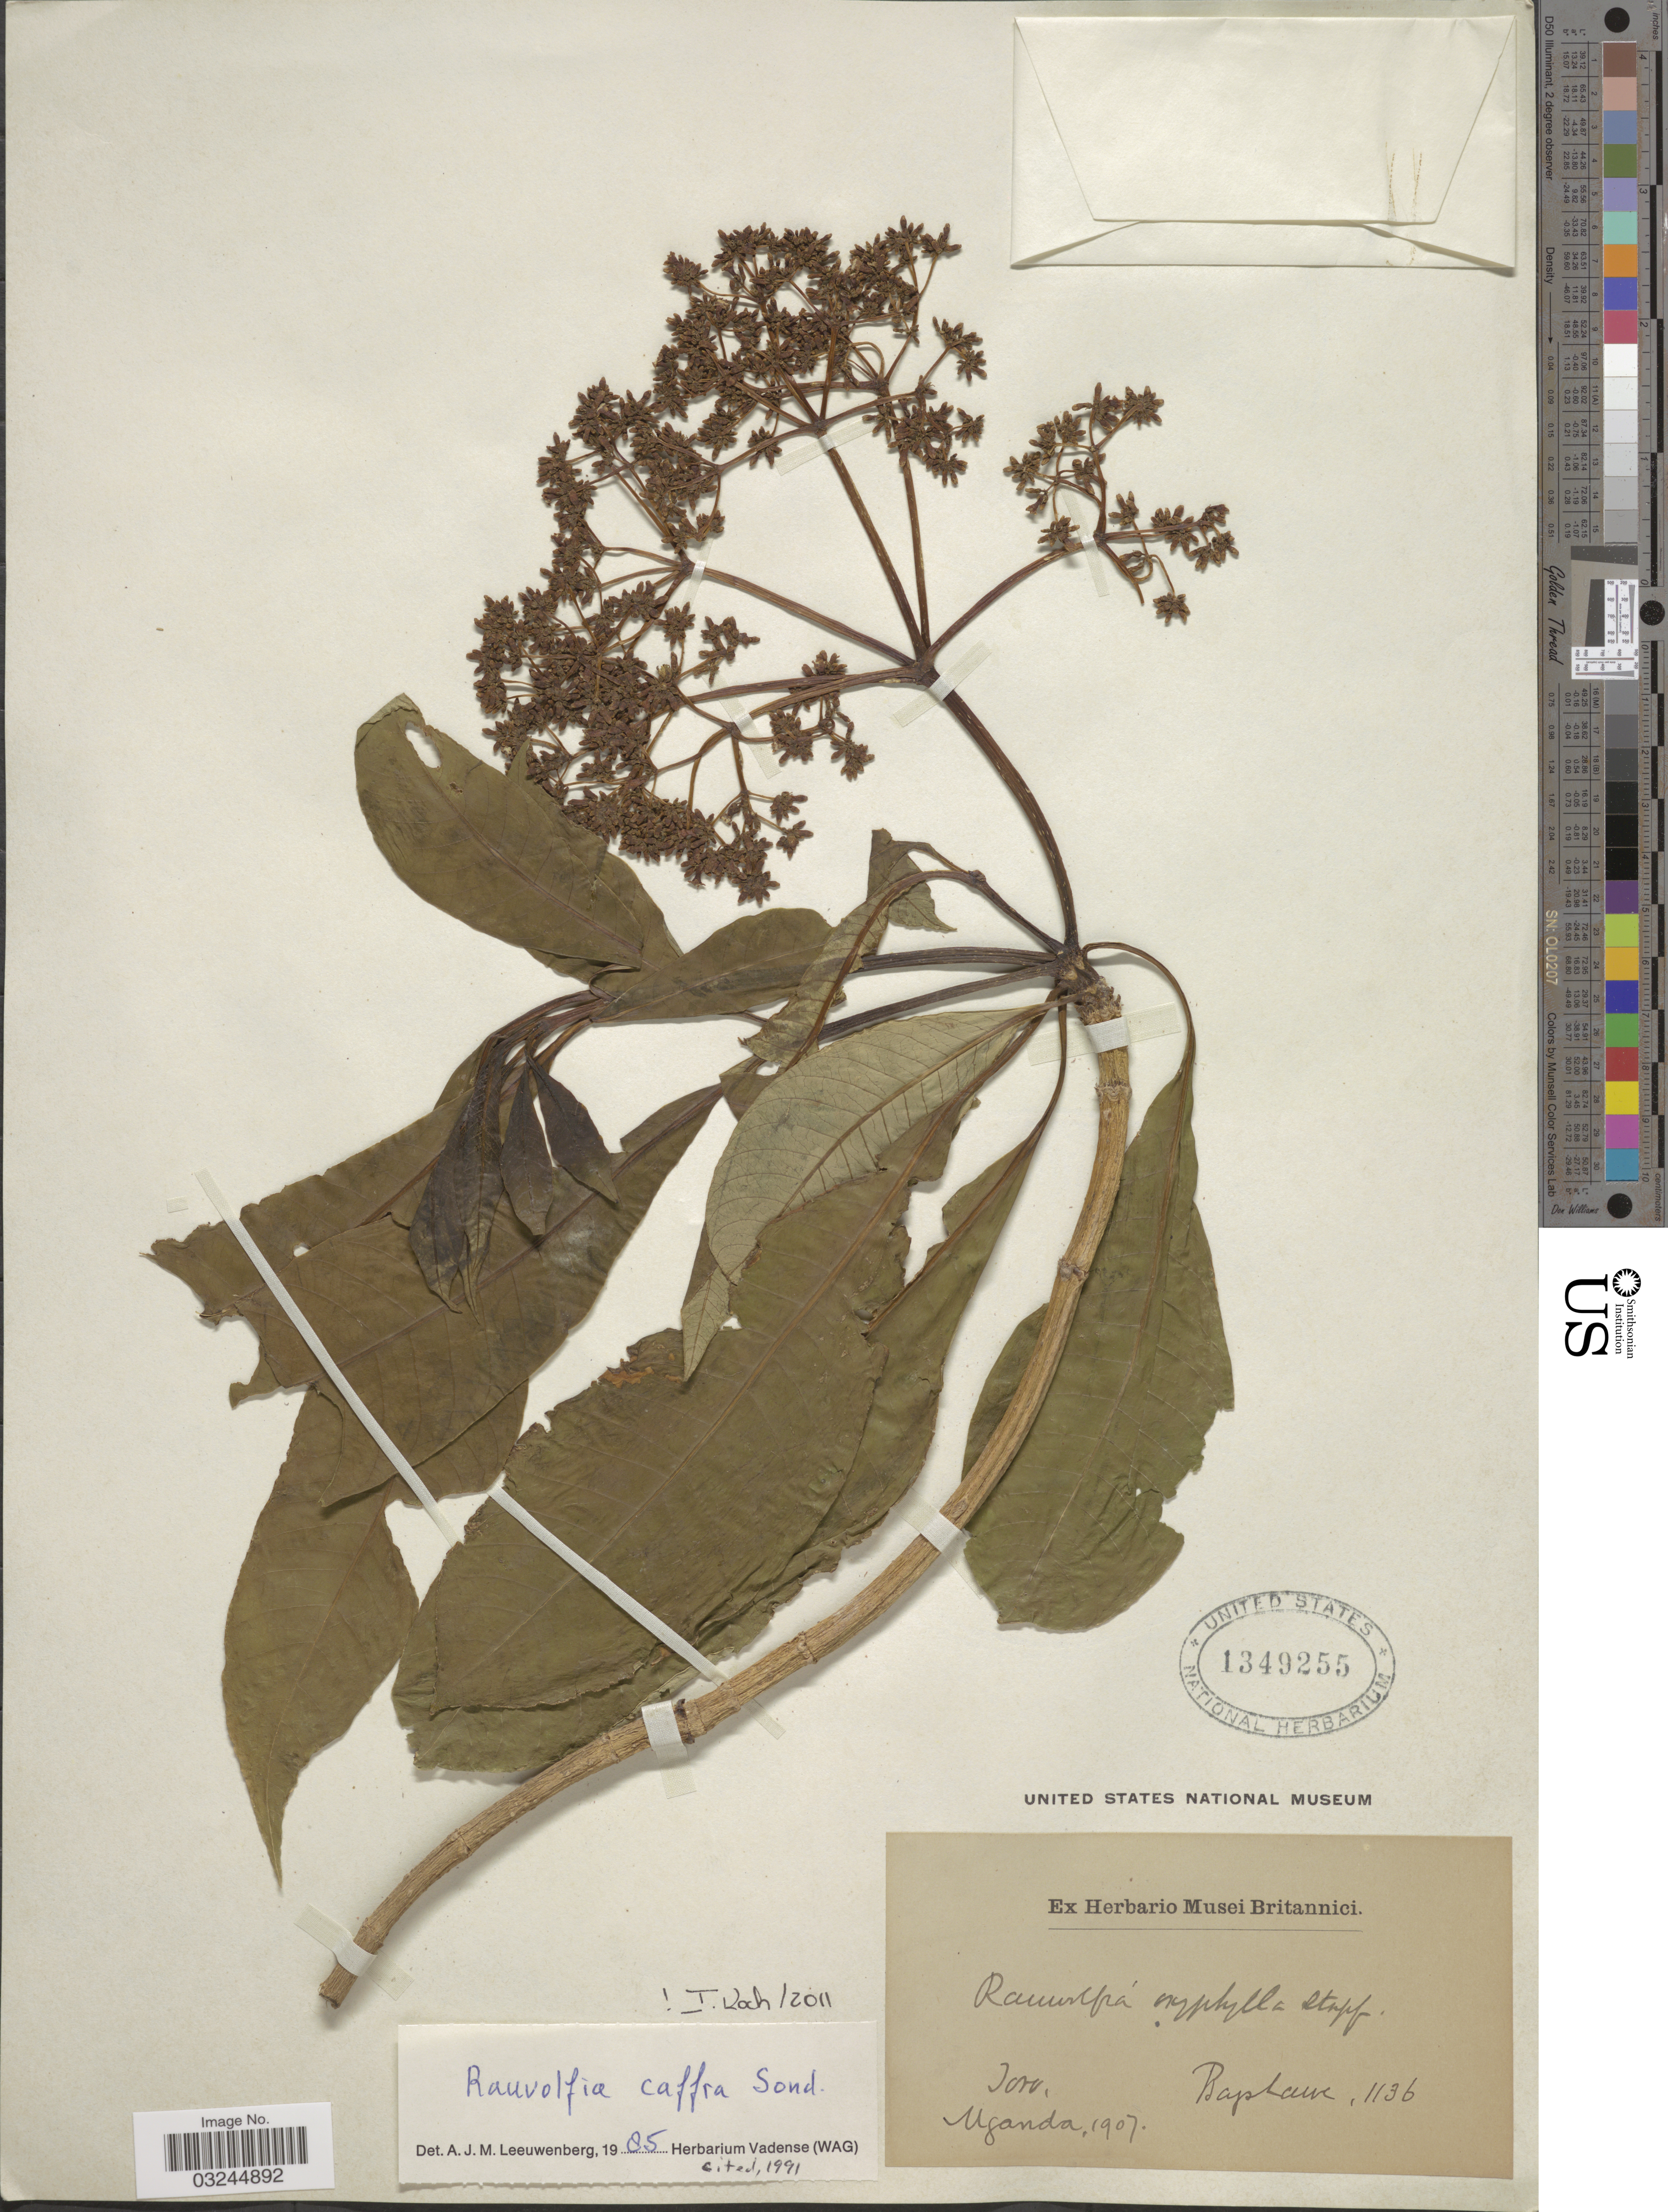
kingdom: Plantae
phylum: Tracheophyta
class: Magnoliopsida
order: Gentianales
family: Apocynaceae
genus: Rauvolfia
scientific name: Rauvolfia caffra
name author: Sond.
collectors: Bagshawe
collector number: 1136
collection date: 1907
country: Uganda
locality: Toro.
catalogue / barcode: US 1349255